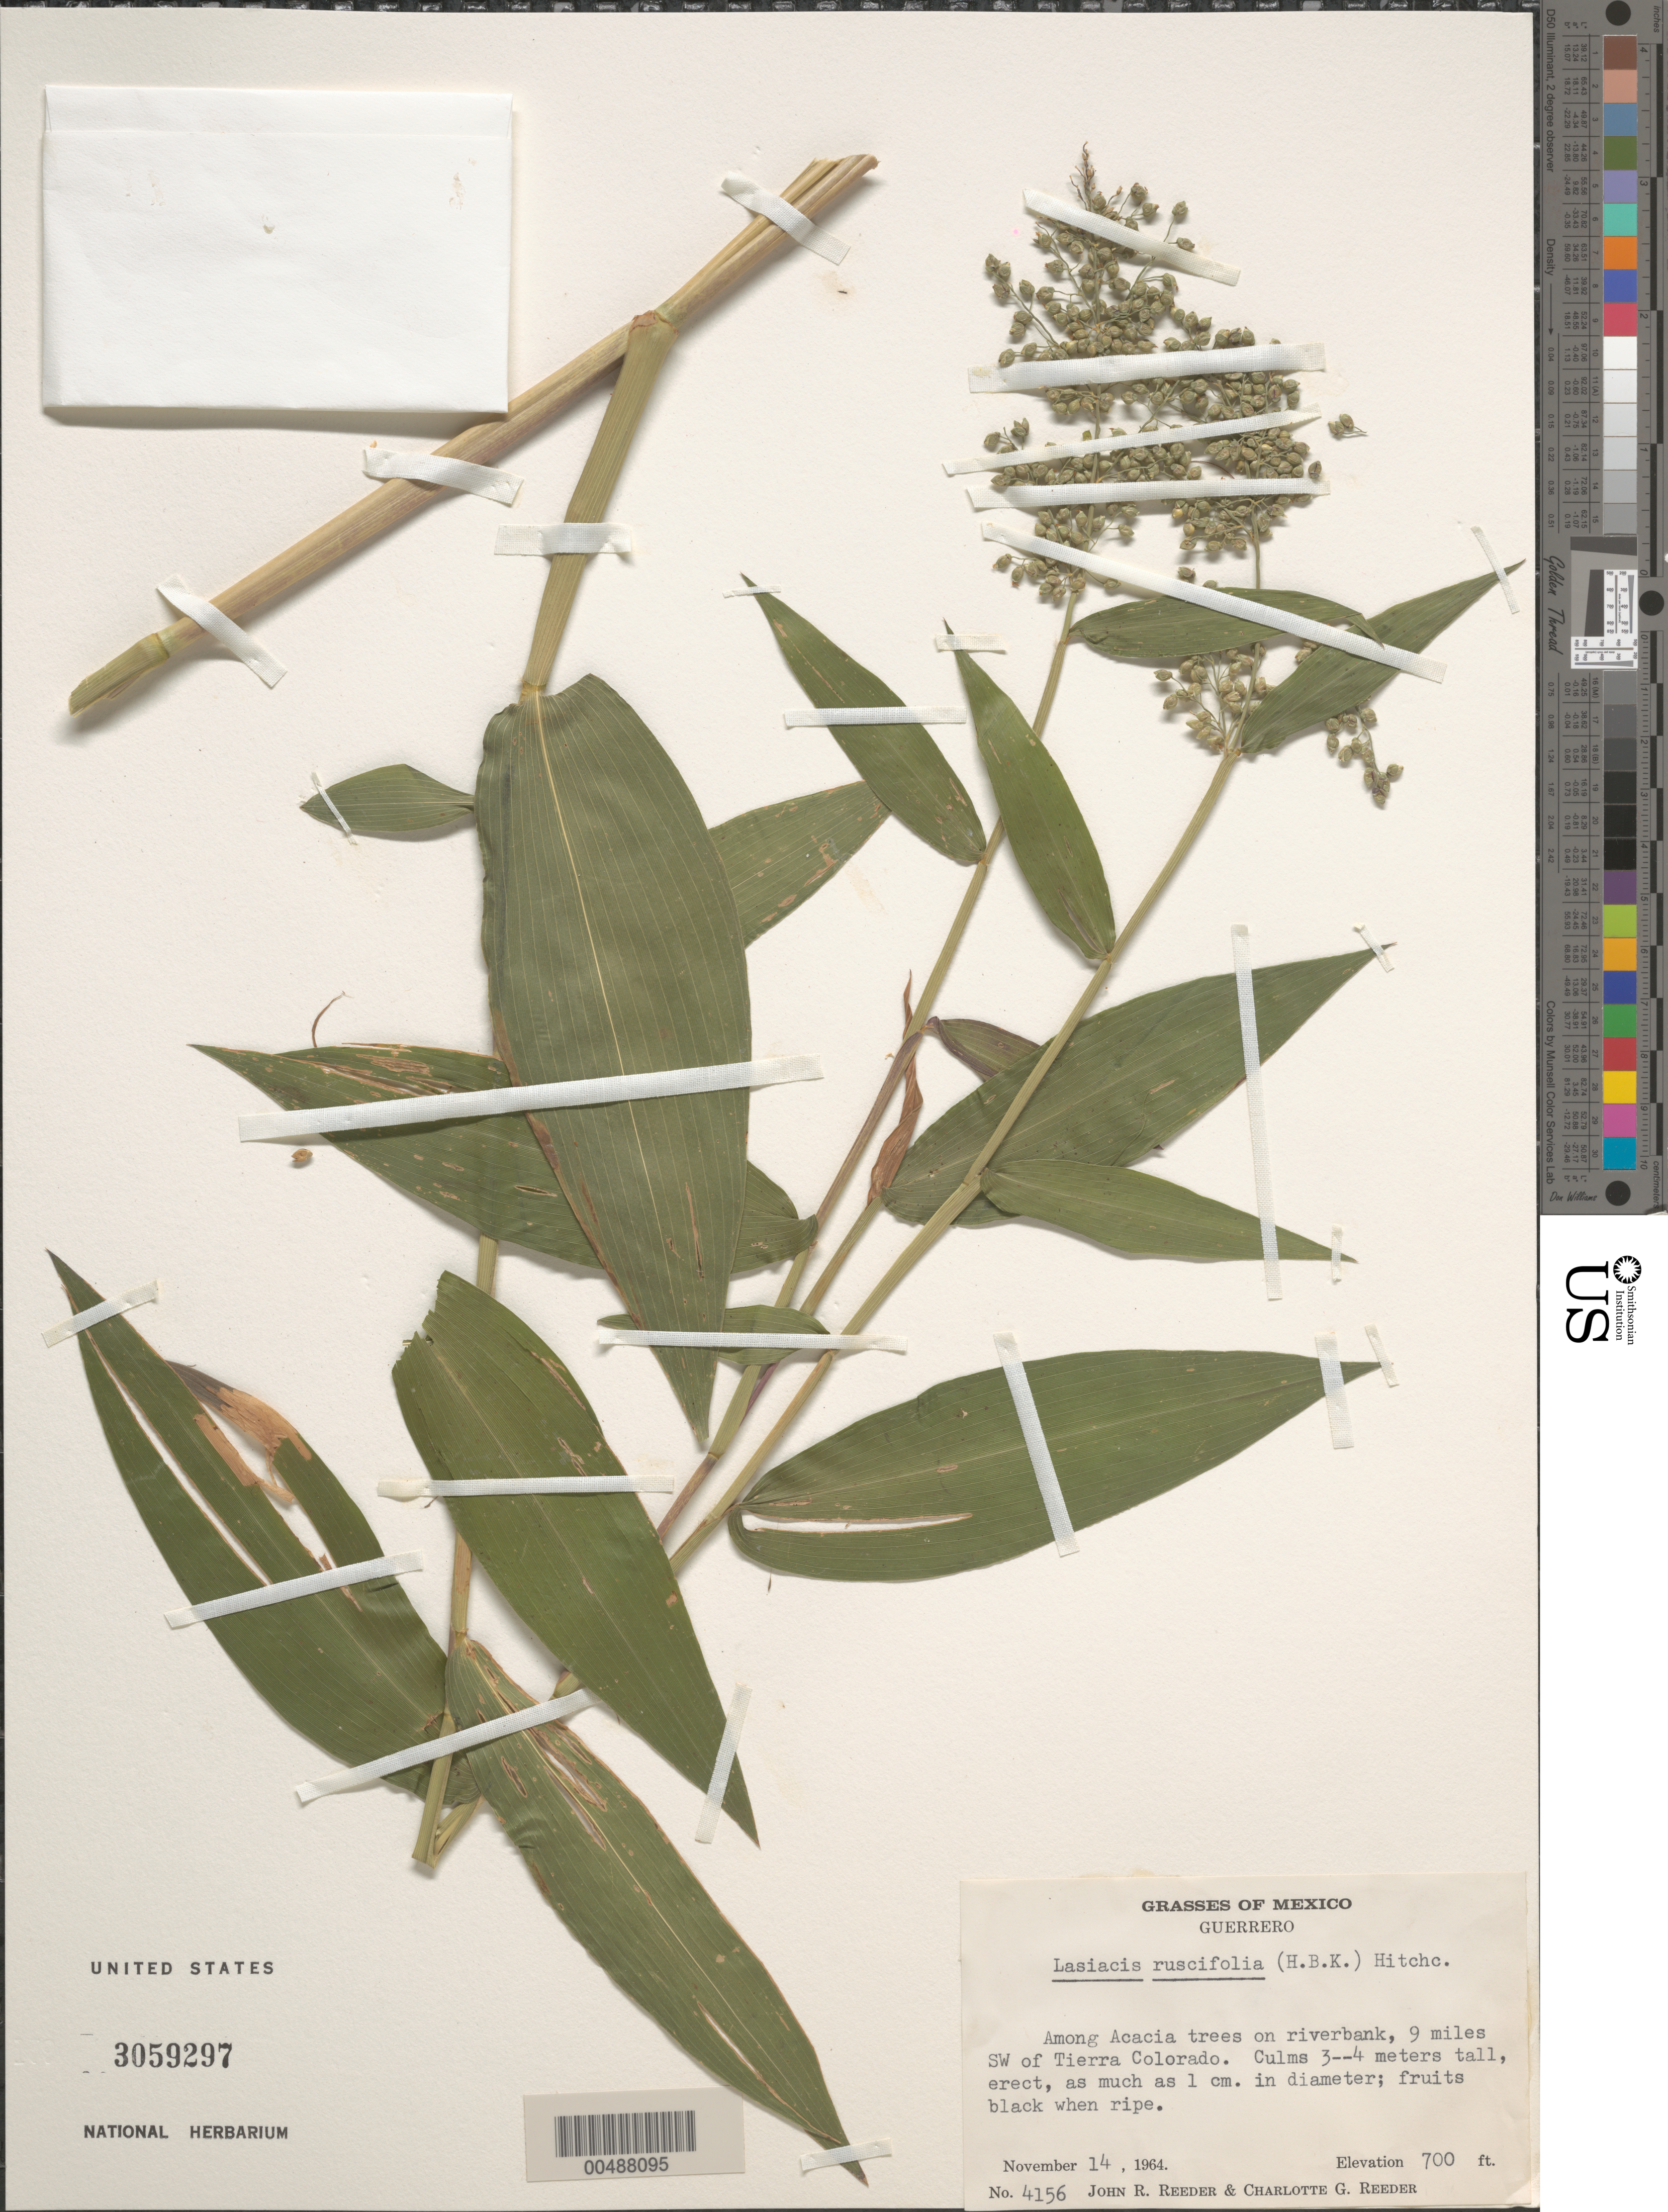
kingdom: Plantae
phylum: Tracheophyta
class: Liliopsida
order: Poales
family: Poaceae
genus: Lasiacis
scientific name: Lasiacis ruscifolia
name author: (Kunth) Hitchc.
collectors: J. R. Reeder & C. G. Reeder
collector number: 4156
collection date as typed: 14 Nov 1964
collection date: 1964-11-14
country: Mexico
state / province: Guerrero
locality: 9 mi SW of Tierra Colorado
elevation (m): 213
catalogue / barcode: US 3059297